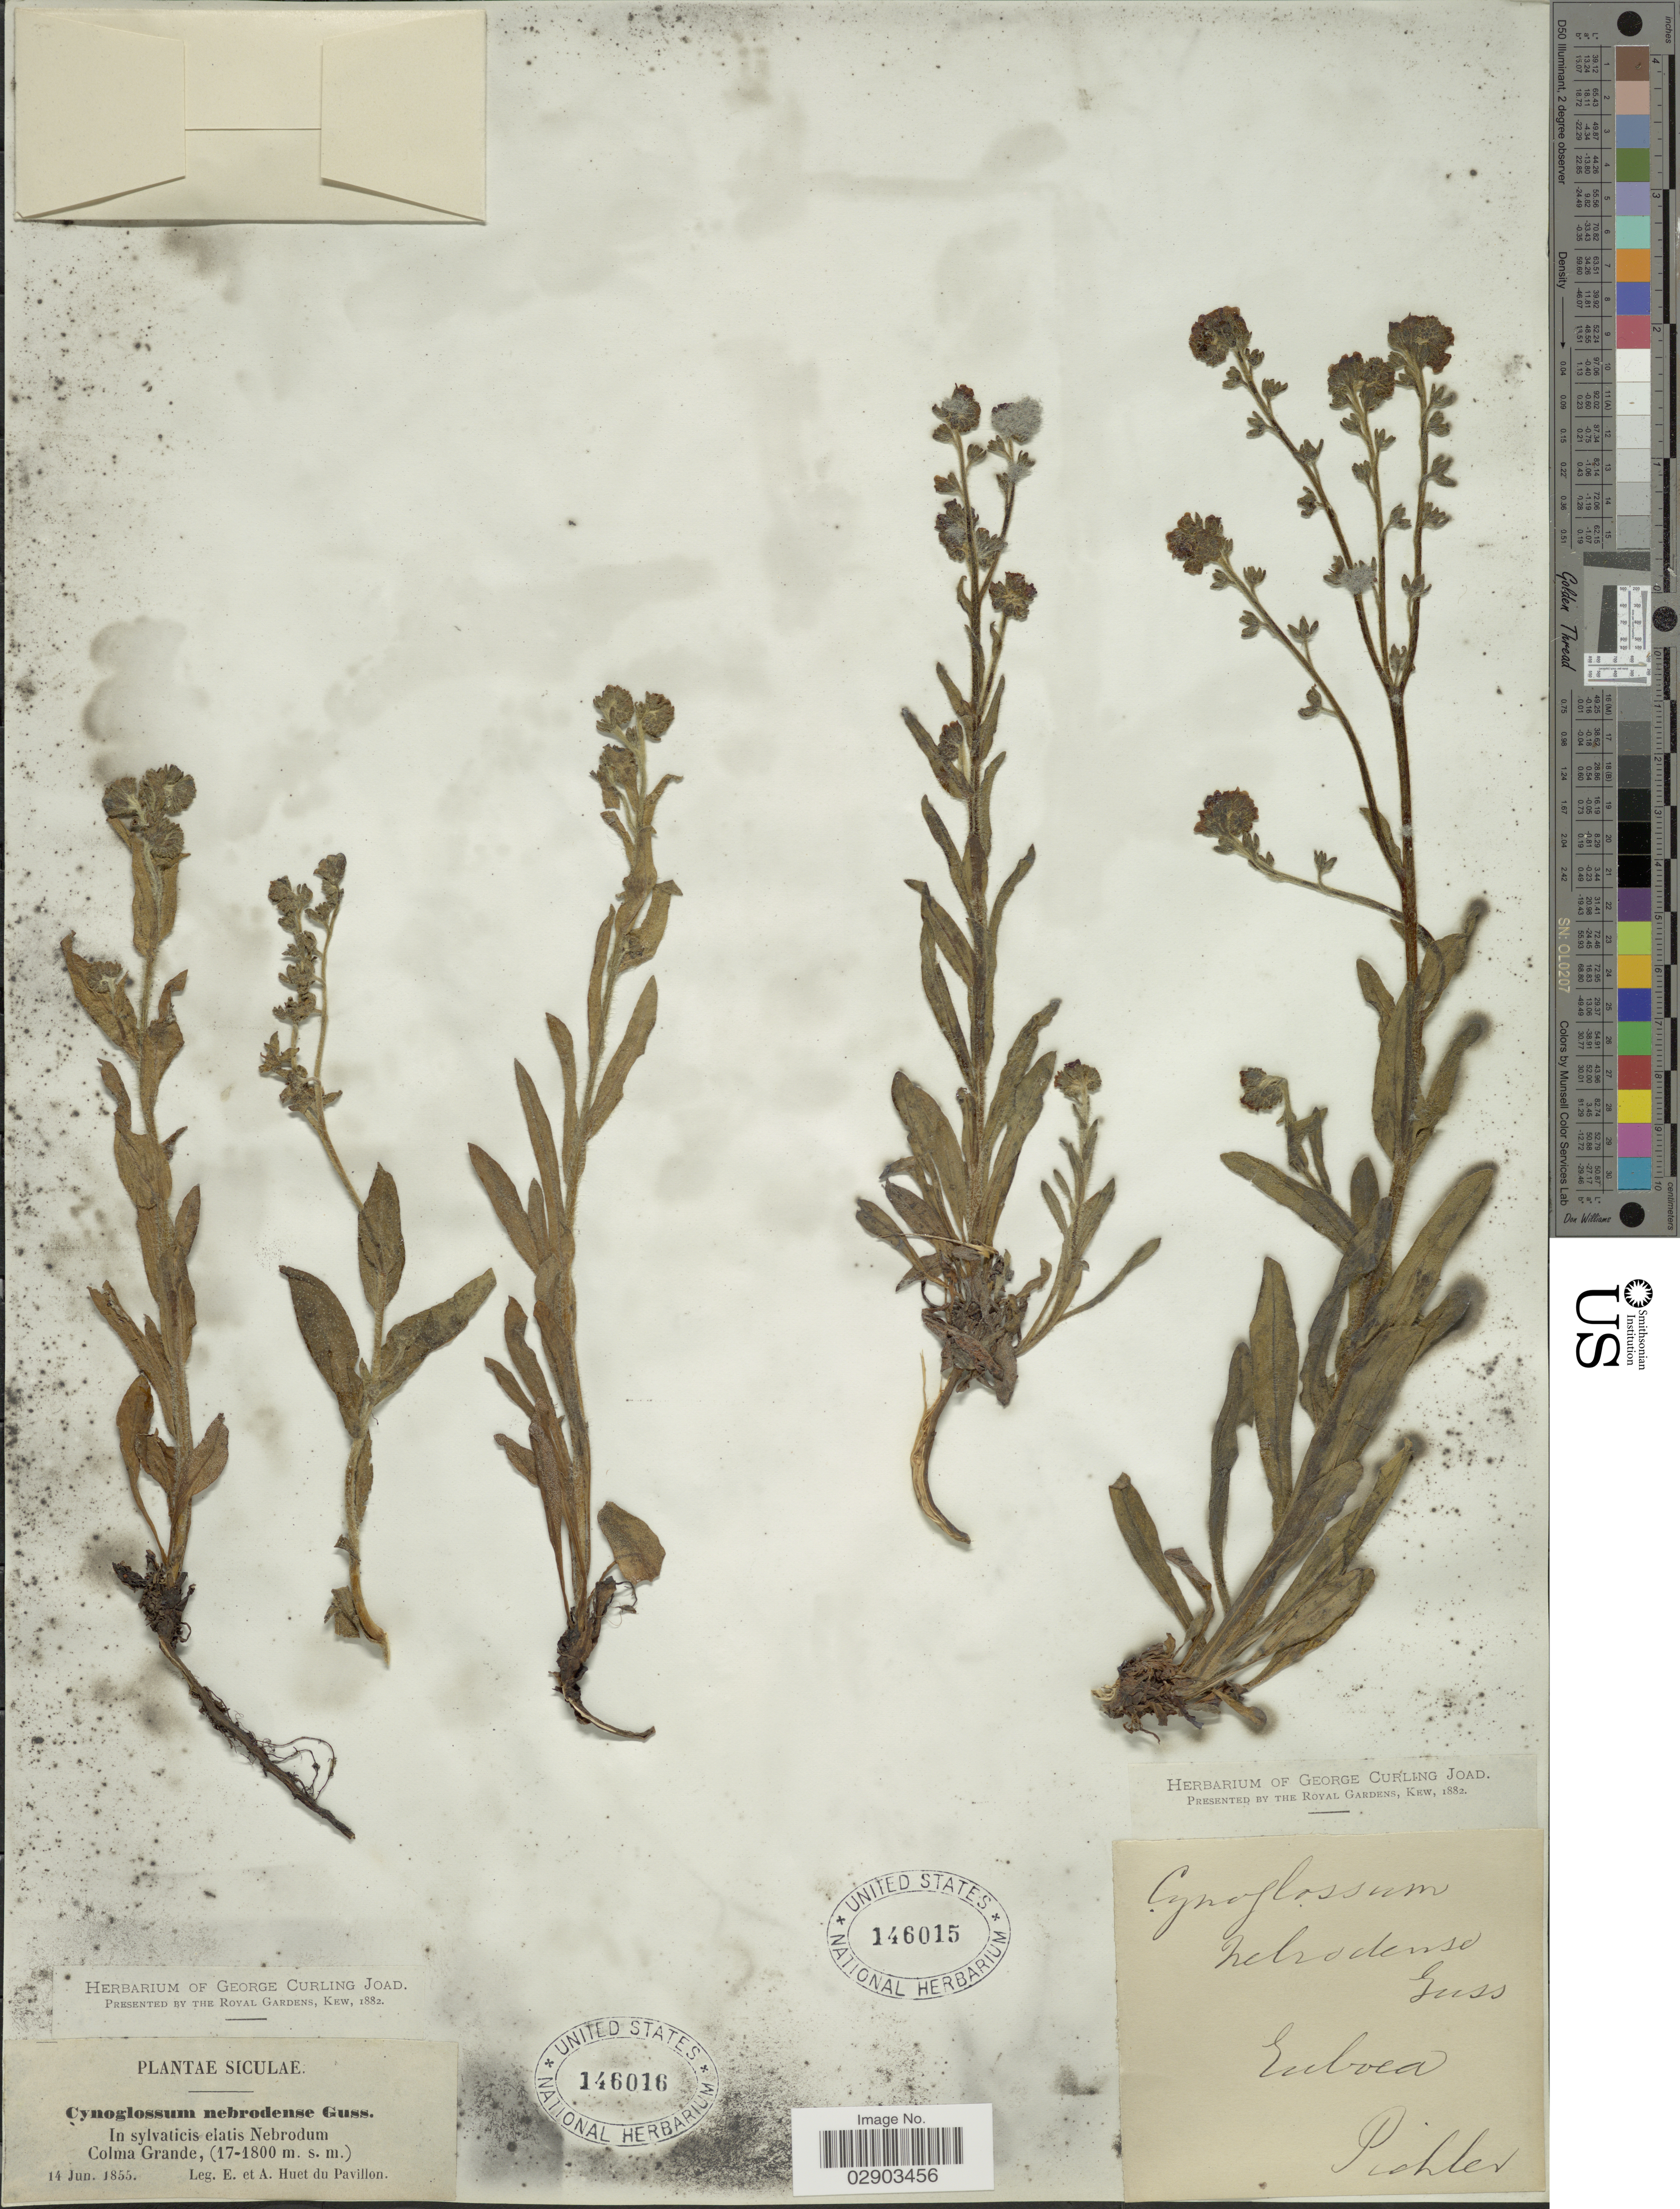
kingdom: Plantae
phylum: Tracheophyta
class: Magnoliopsida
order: Boraginales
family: Boraginaceae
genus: Cynoglossum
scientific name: Cynoglossum nebrodense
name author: Gussone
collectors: E. Huet du Pavillon & A. Huet du Pavillon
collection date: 1855-06-14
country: Italy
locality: Siculae. In sylvaticis elatis Nebrodum, Colma Grande.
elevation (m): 1700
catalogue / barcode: US 146016